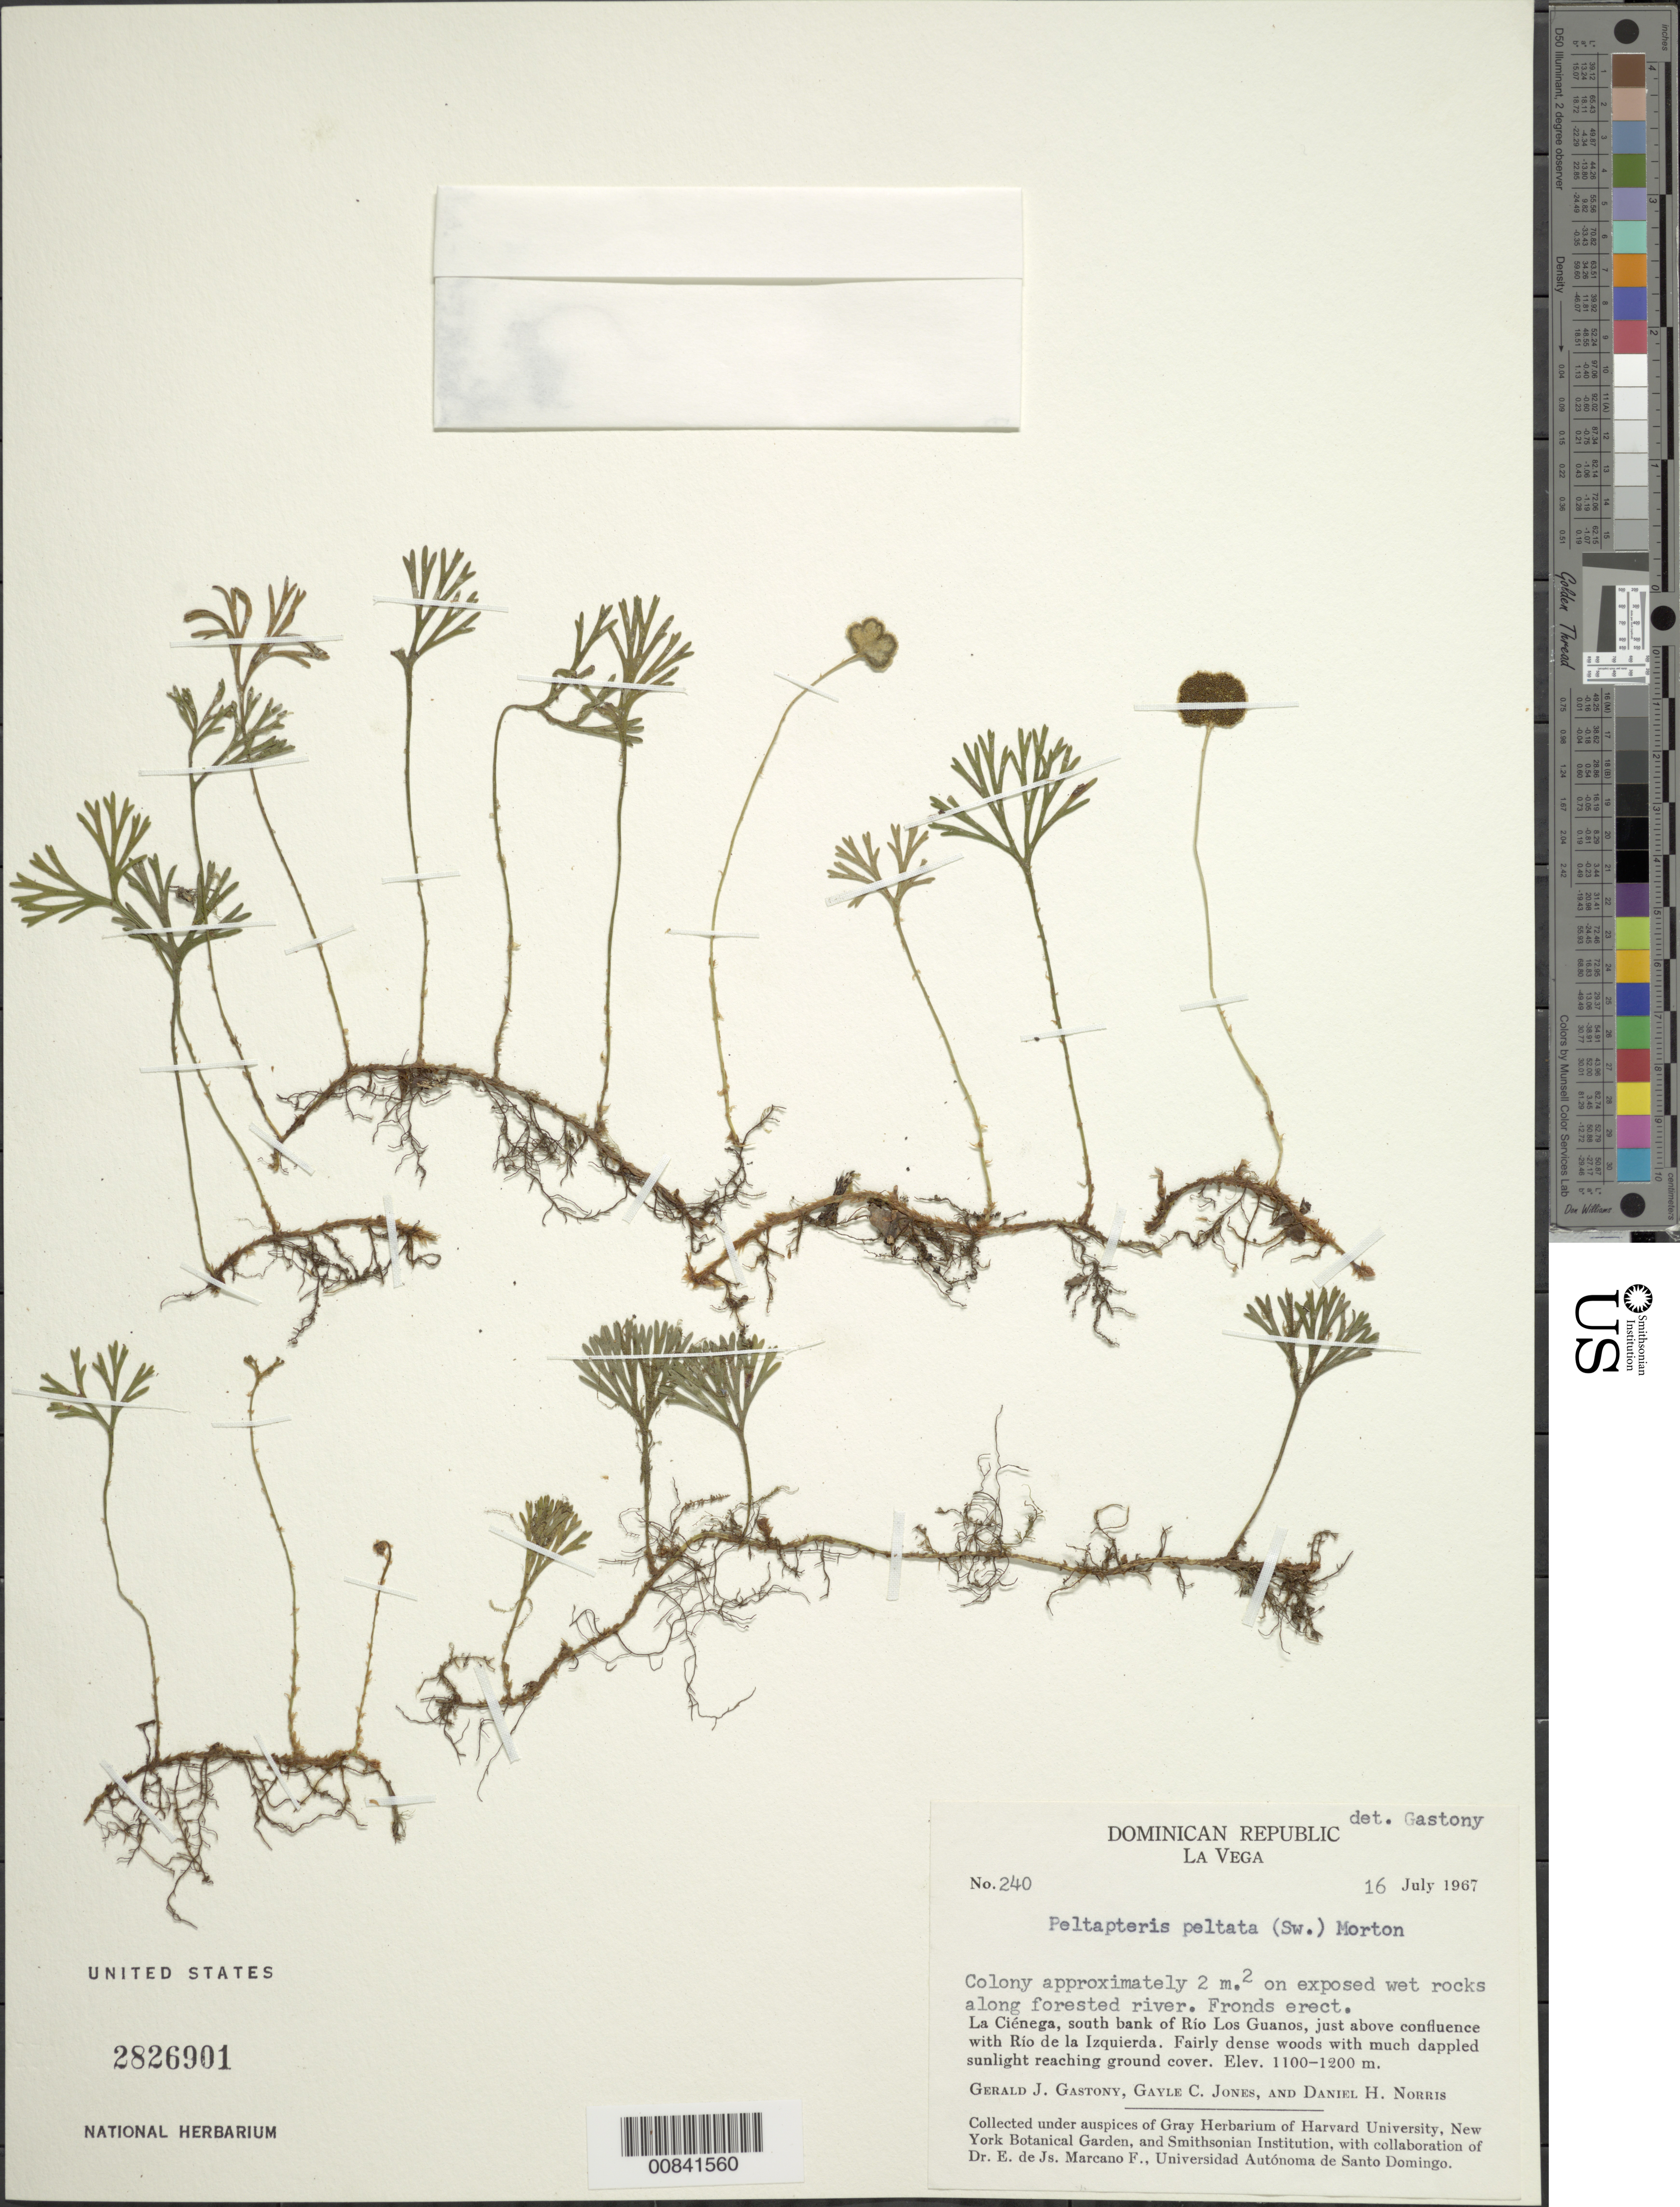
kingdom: Plantae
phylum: Tracheophyta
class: Polypodiopsida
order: Polypodiales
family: Dryopteridaceae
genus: Elaphoglossum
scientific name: Elaphoglossum peltatum f. peltatum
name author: (Sw.) Urb.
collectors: G. Gastony, G. C. Jones & D. H. Norris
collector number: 240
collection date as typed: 16 Jul 1967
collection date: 1967-07-16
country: Dominican Republic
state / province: La Vega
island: Hispaniola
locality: La Ciénega, S bank of Río Los Guanos, above confluence with Río de la Izquierda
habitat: Exposed wet rocks along forested river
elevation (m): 1100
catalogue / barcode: US 2826901